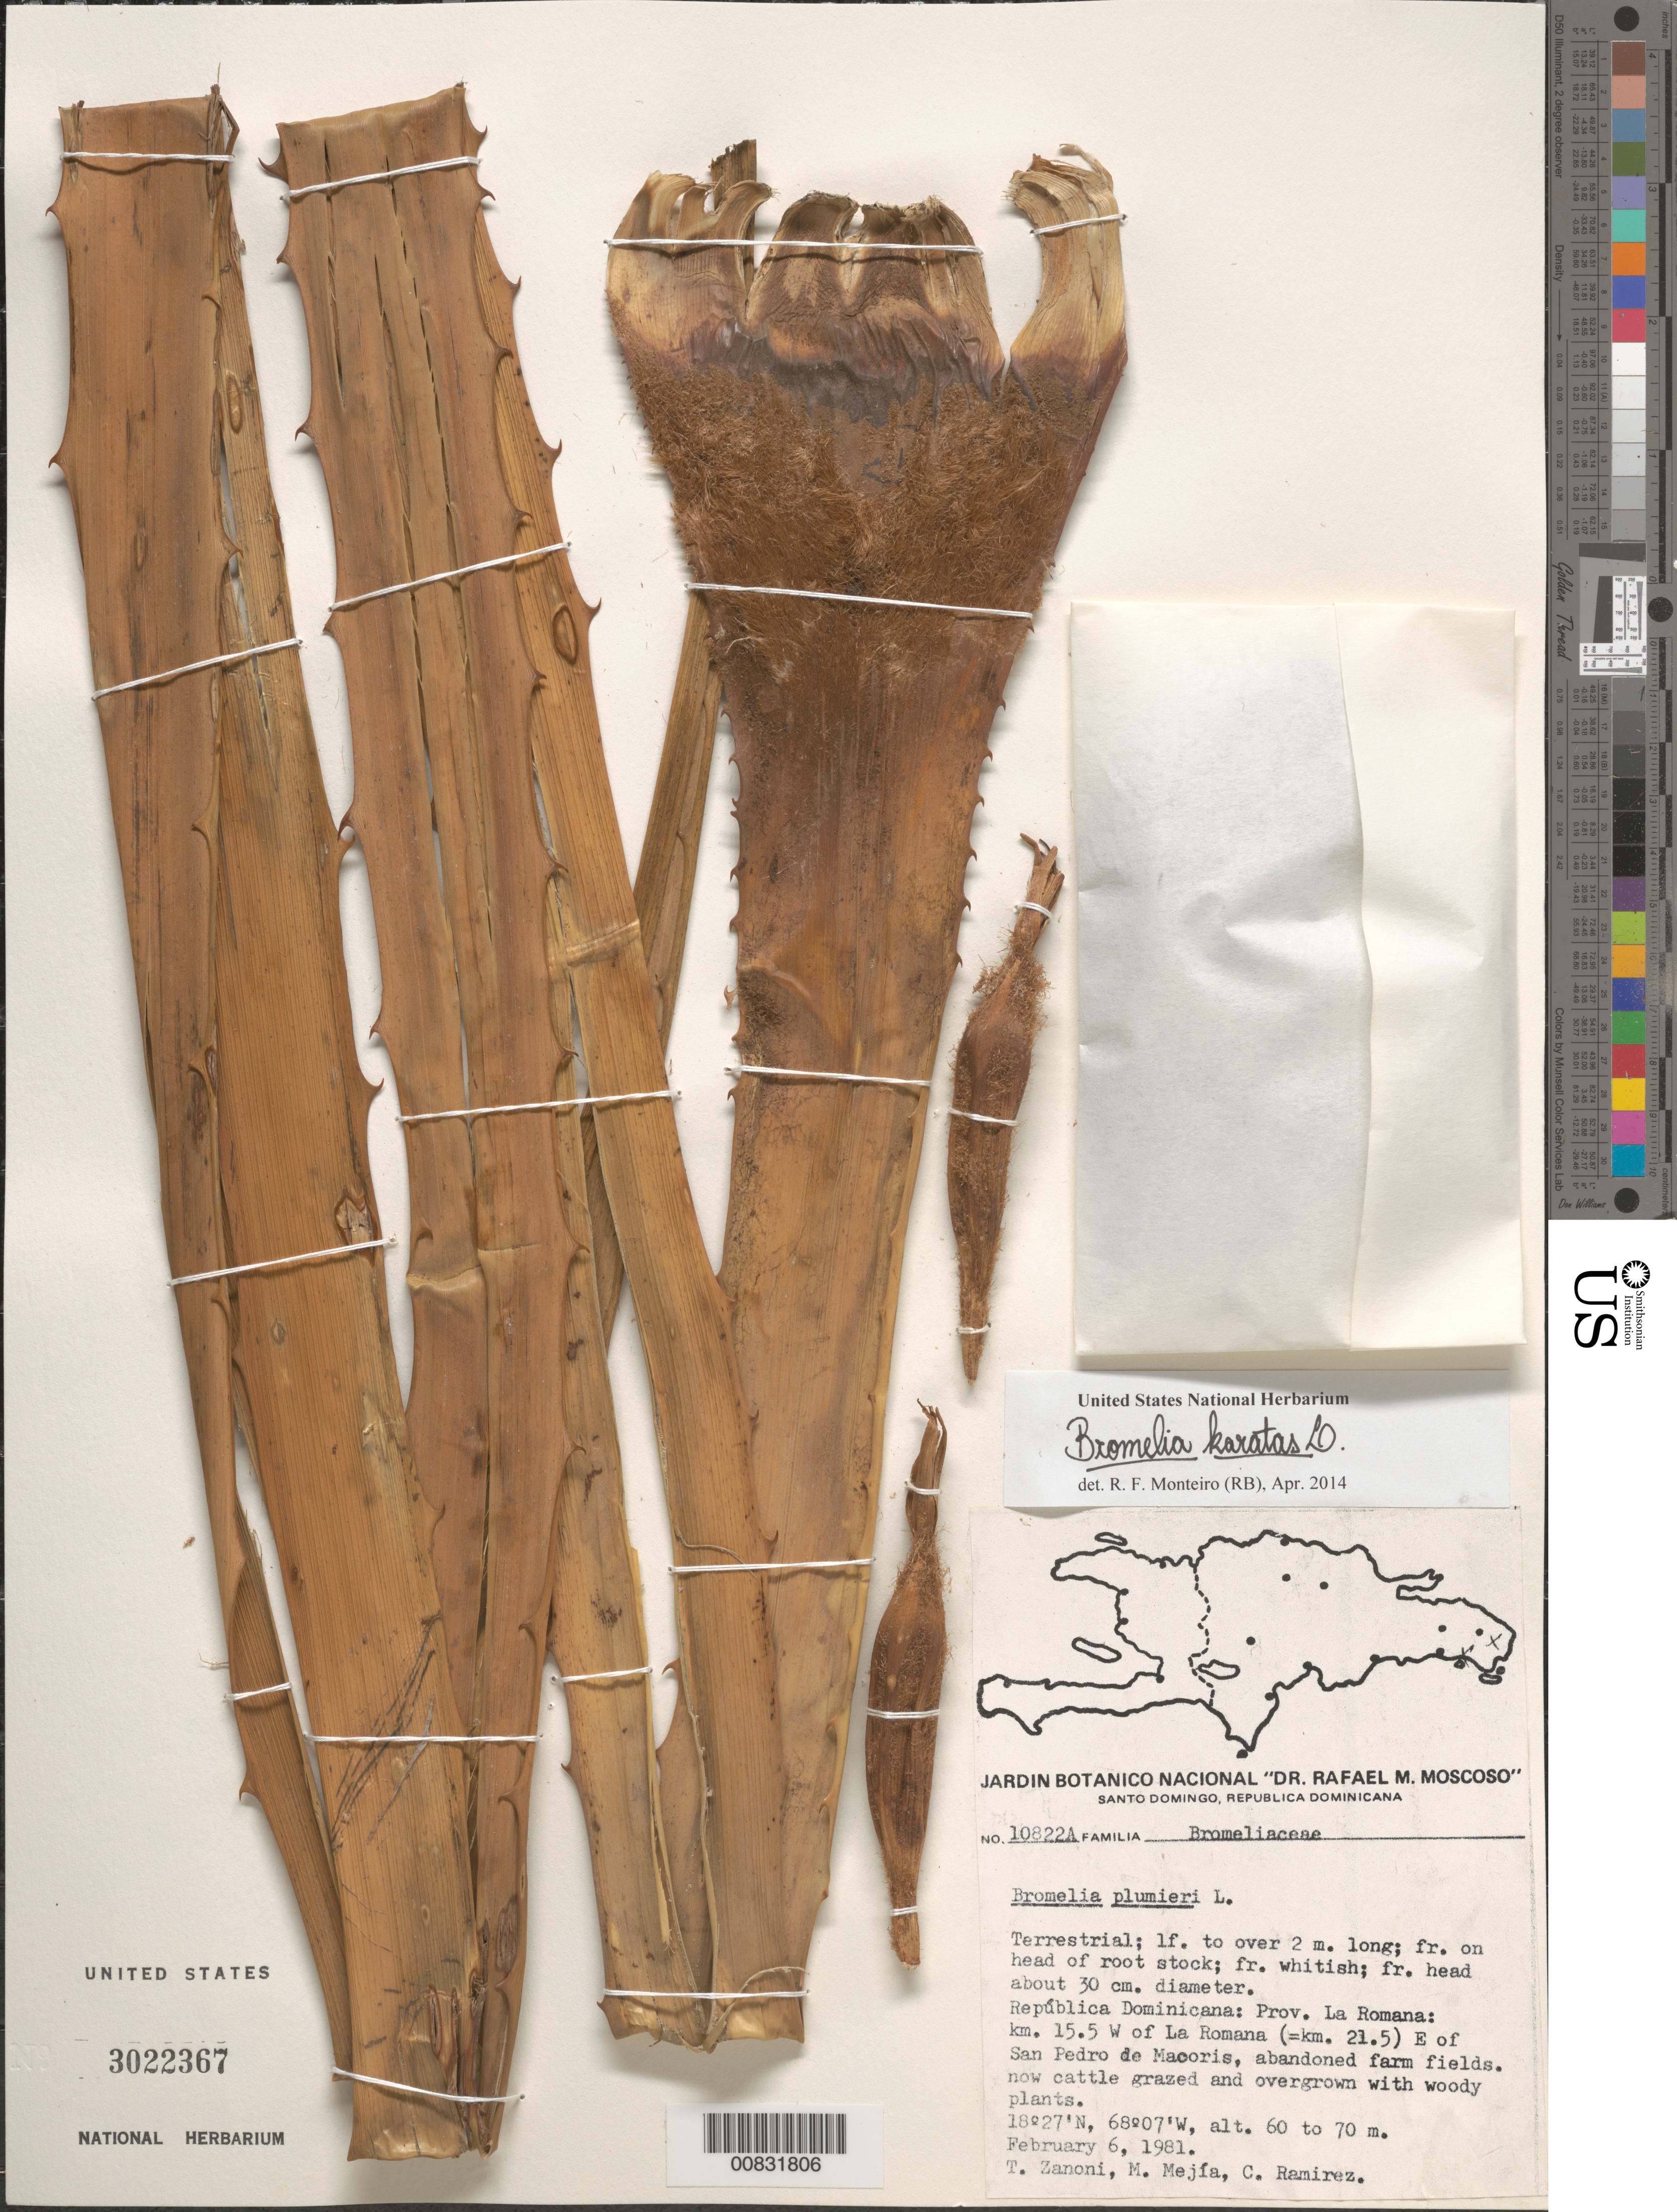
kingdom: Plantae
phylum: Tracheophyta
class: Liliopsida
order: Poales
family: Bromeliaceae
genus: Bromelia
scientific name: Bromelia plumieri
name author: (É. Morren) L.B. Sm.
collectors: T. A. Zanoni, M. Mejia & C. Ramirez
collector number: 10822a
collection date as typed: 06 Feb 1981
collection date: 1981-02-06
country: Dominican Republic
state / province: La Romana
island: Hispaniola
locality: Km. 15.5 W of La Romana (=Km 21.5) E of San Pedro de Macoris.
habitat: Abandoned farm fields. Now cattle grazed and overgrown with woody plants.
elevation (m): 60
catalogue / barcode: US 3022367